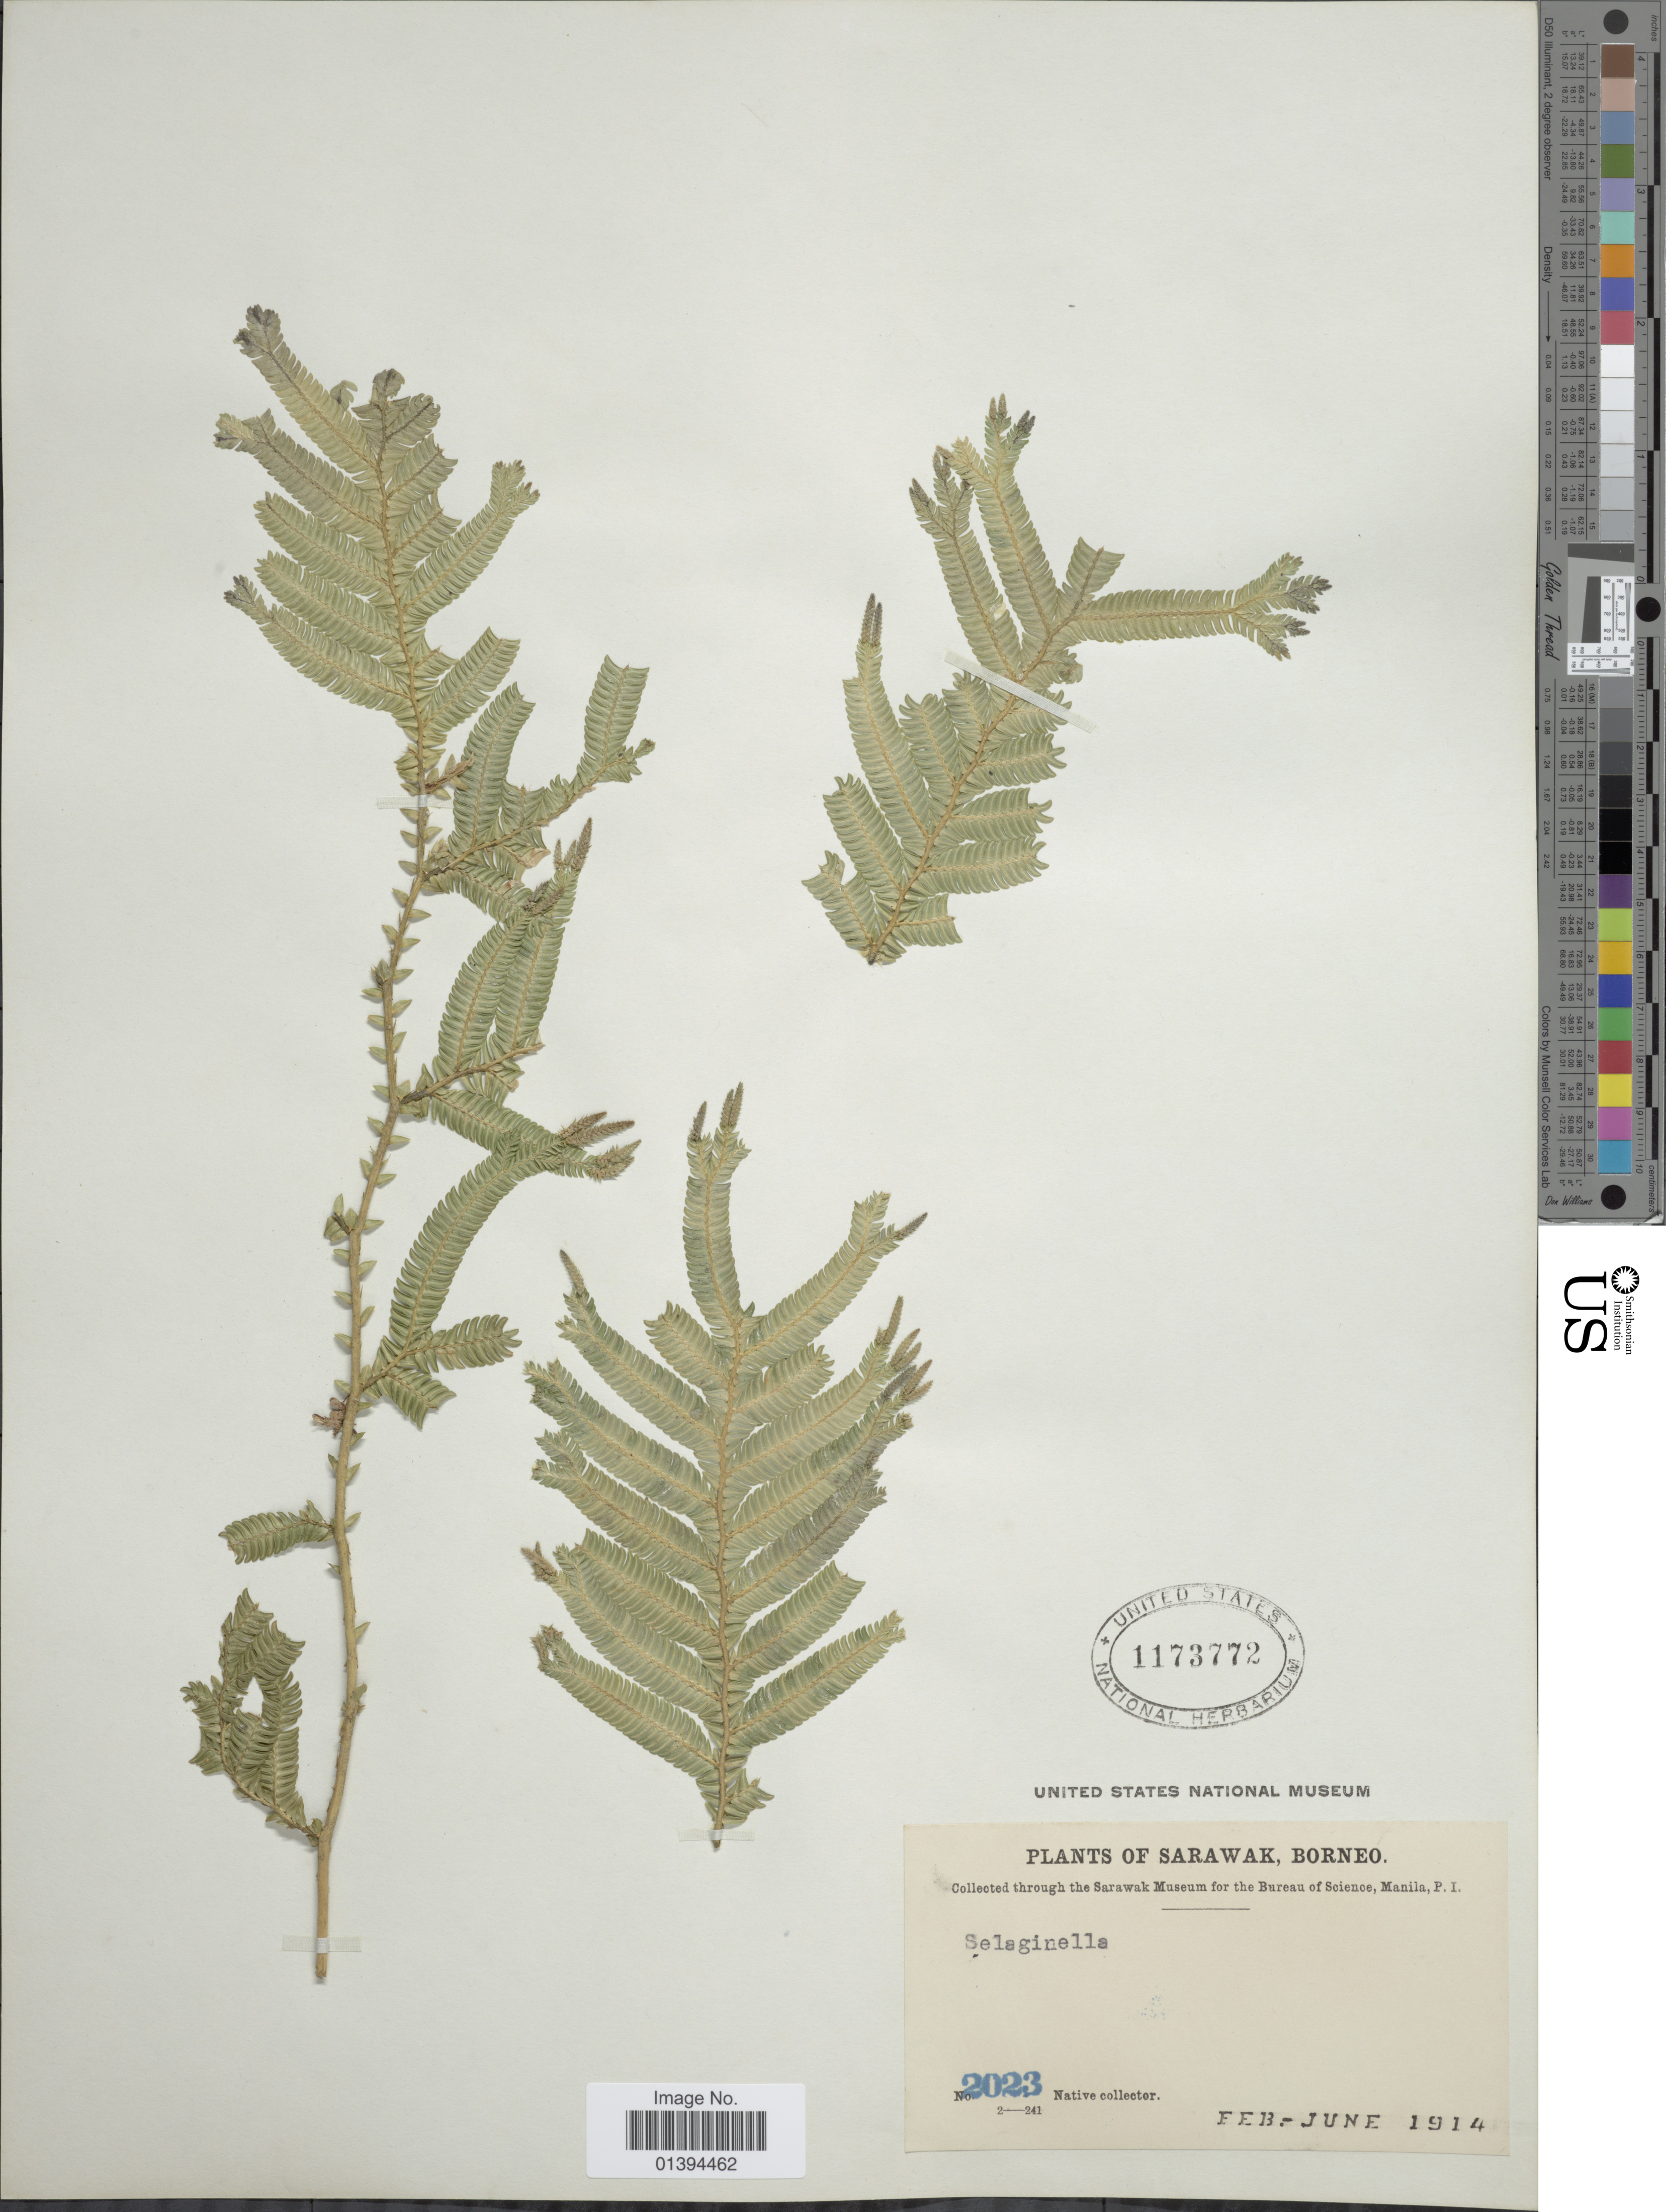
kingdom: Plantae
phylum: Tracheophyta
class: Lycopodiopsida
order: Selaginellales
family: Selaginellaceae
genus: Selaginella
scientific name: Selaginella sp.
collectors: Native collector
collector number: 2023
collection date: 1914-02/1914-06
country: Malaysia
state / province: Sarawak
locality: Borneo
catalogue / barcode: US 1173772